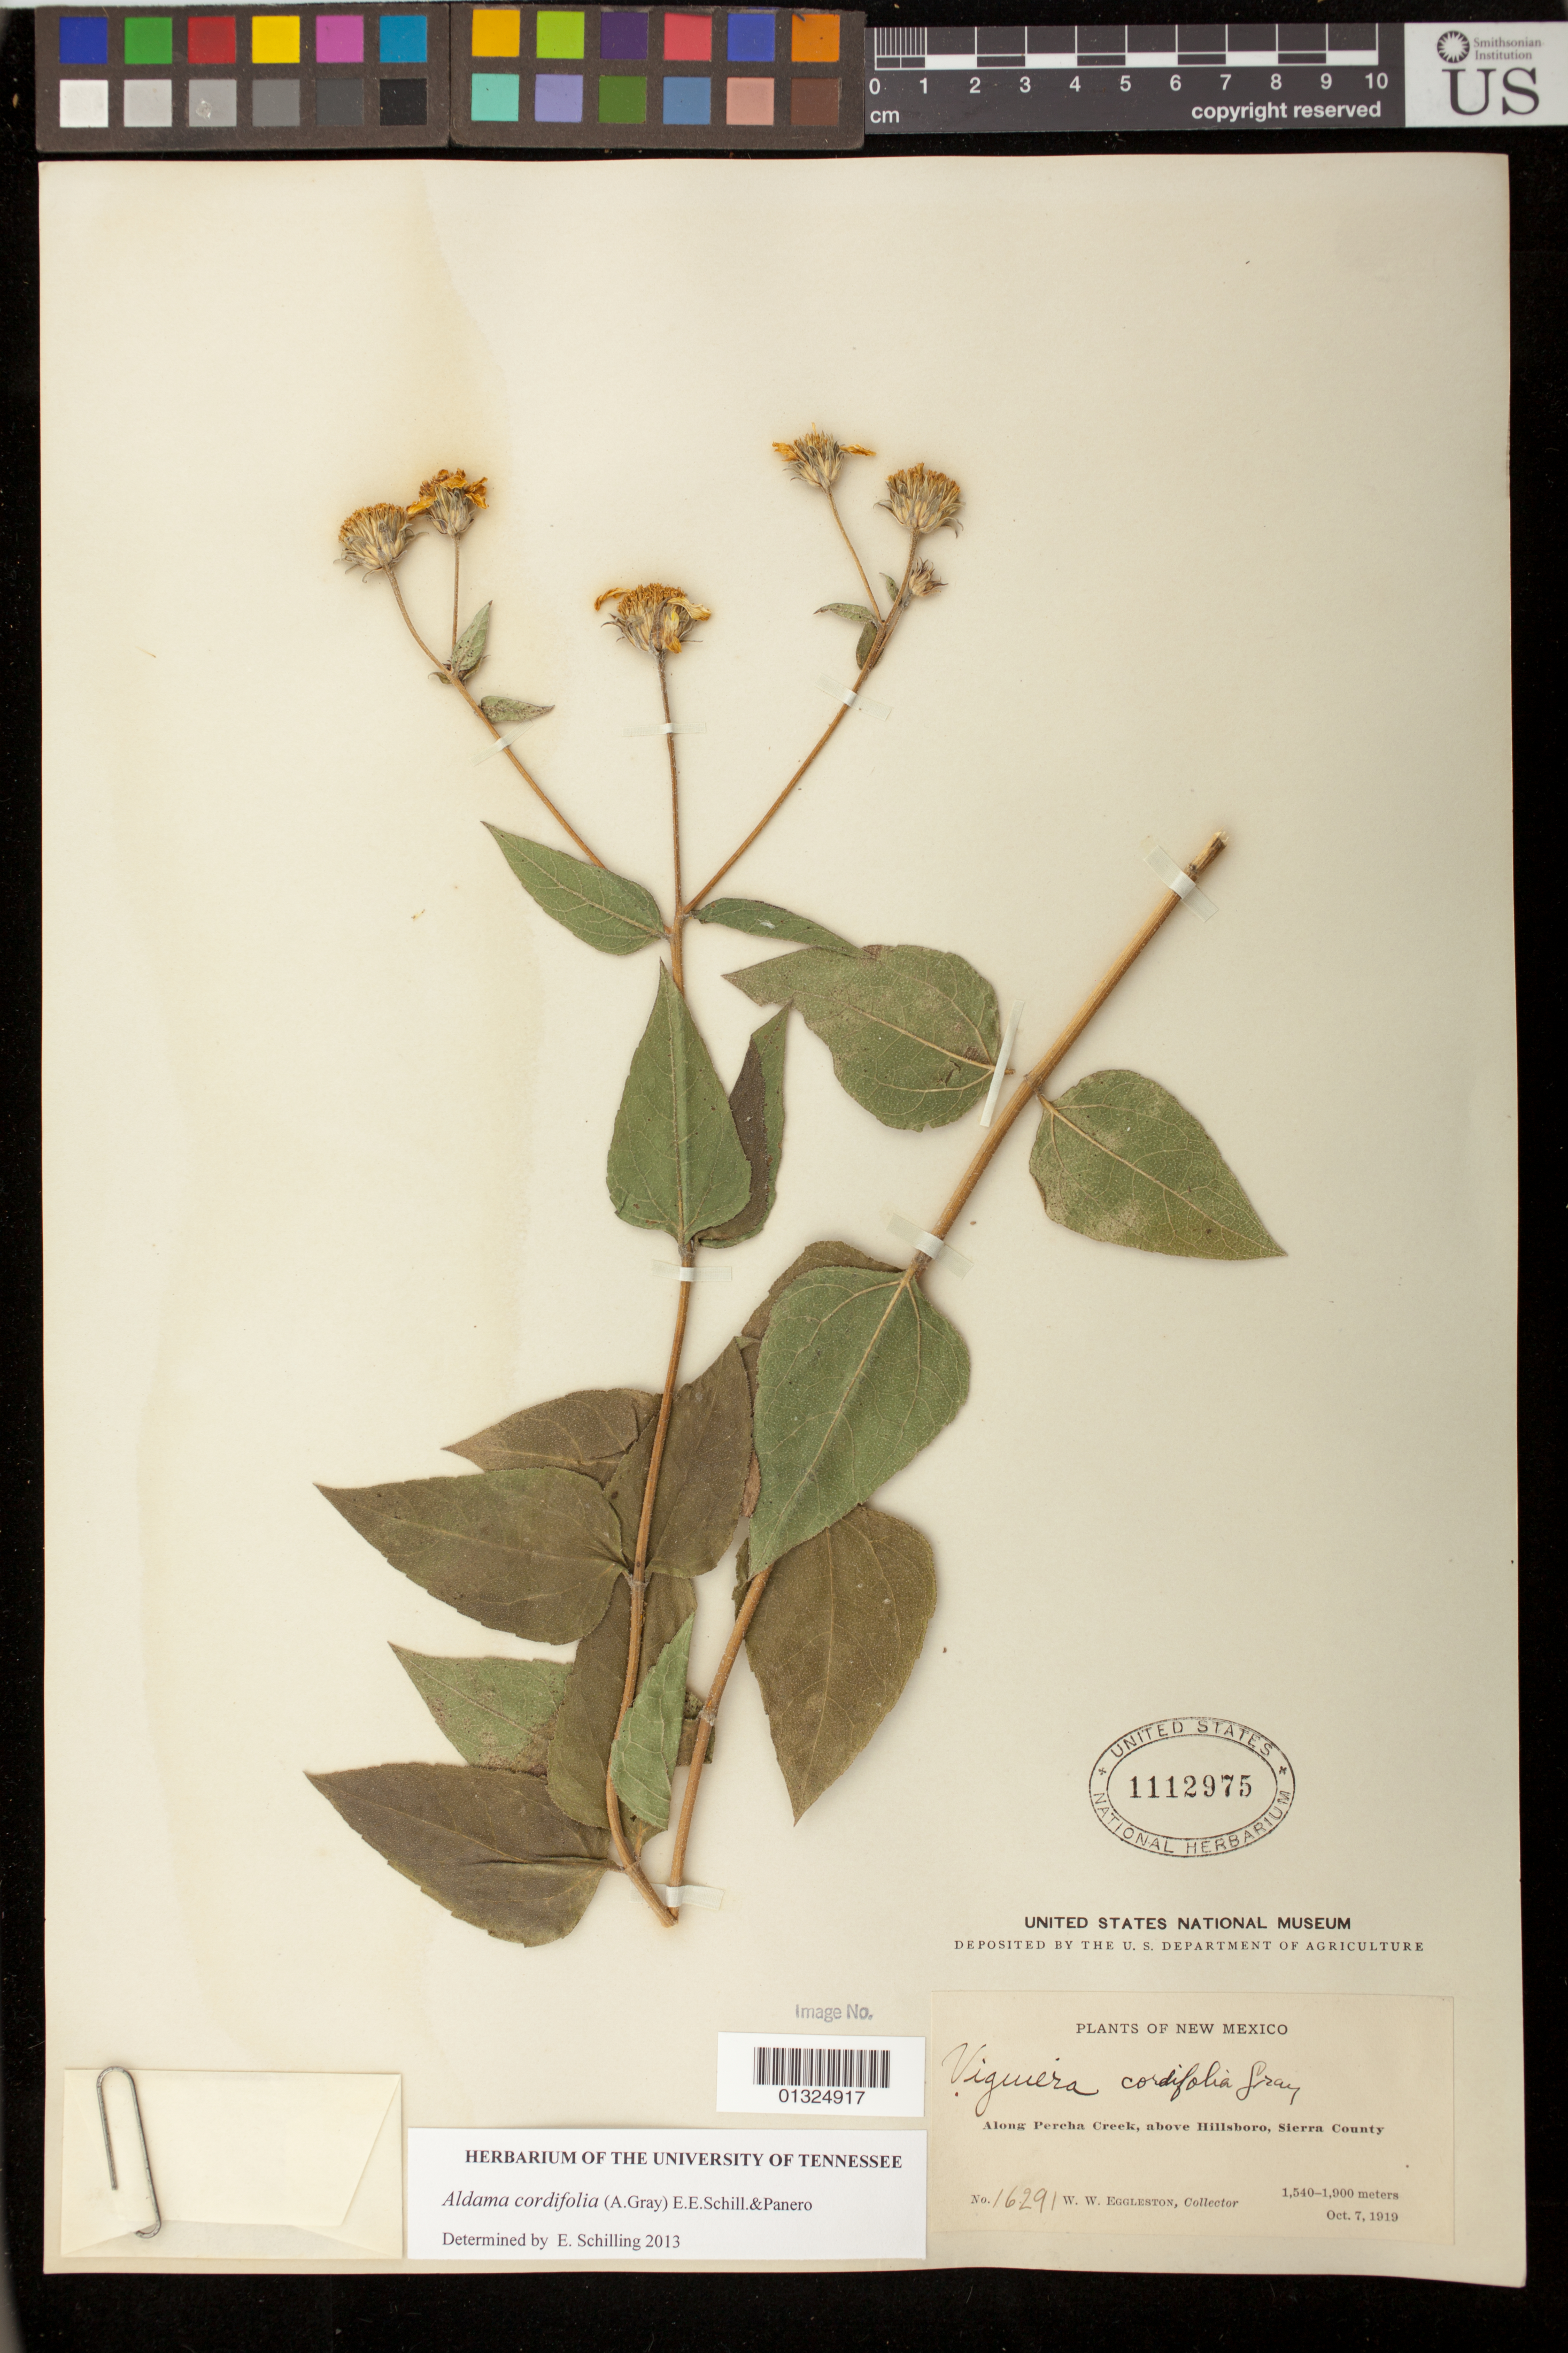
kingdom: Plantae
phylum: Tracheophyta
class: Magnoliopsida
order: Asterales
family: Asteraceae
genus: Aldama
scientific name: Aldama cordifolia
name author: (A. Gray) E.E. Schill. & Panero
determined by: Schilling, E. E.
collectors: W. W. Eggleston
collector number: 16291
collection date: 1919-10-07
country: United States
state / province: New Mexico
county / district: Sierra County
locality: Along Percha Creek, above Hillsbro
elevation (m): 1540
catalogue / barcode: US 1112975